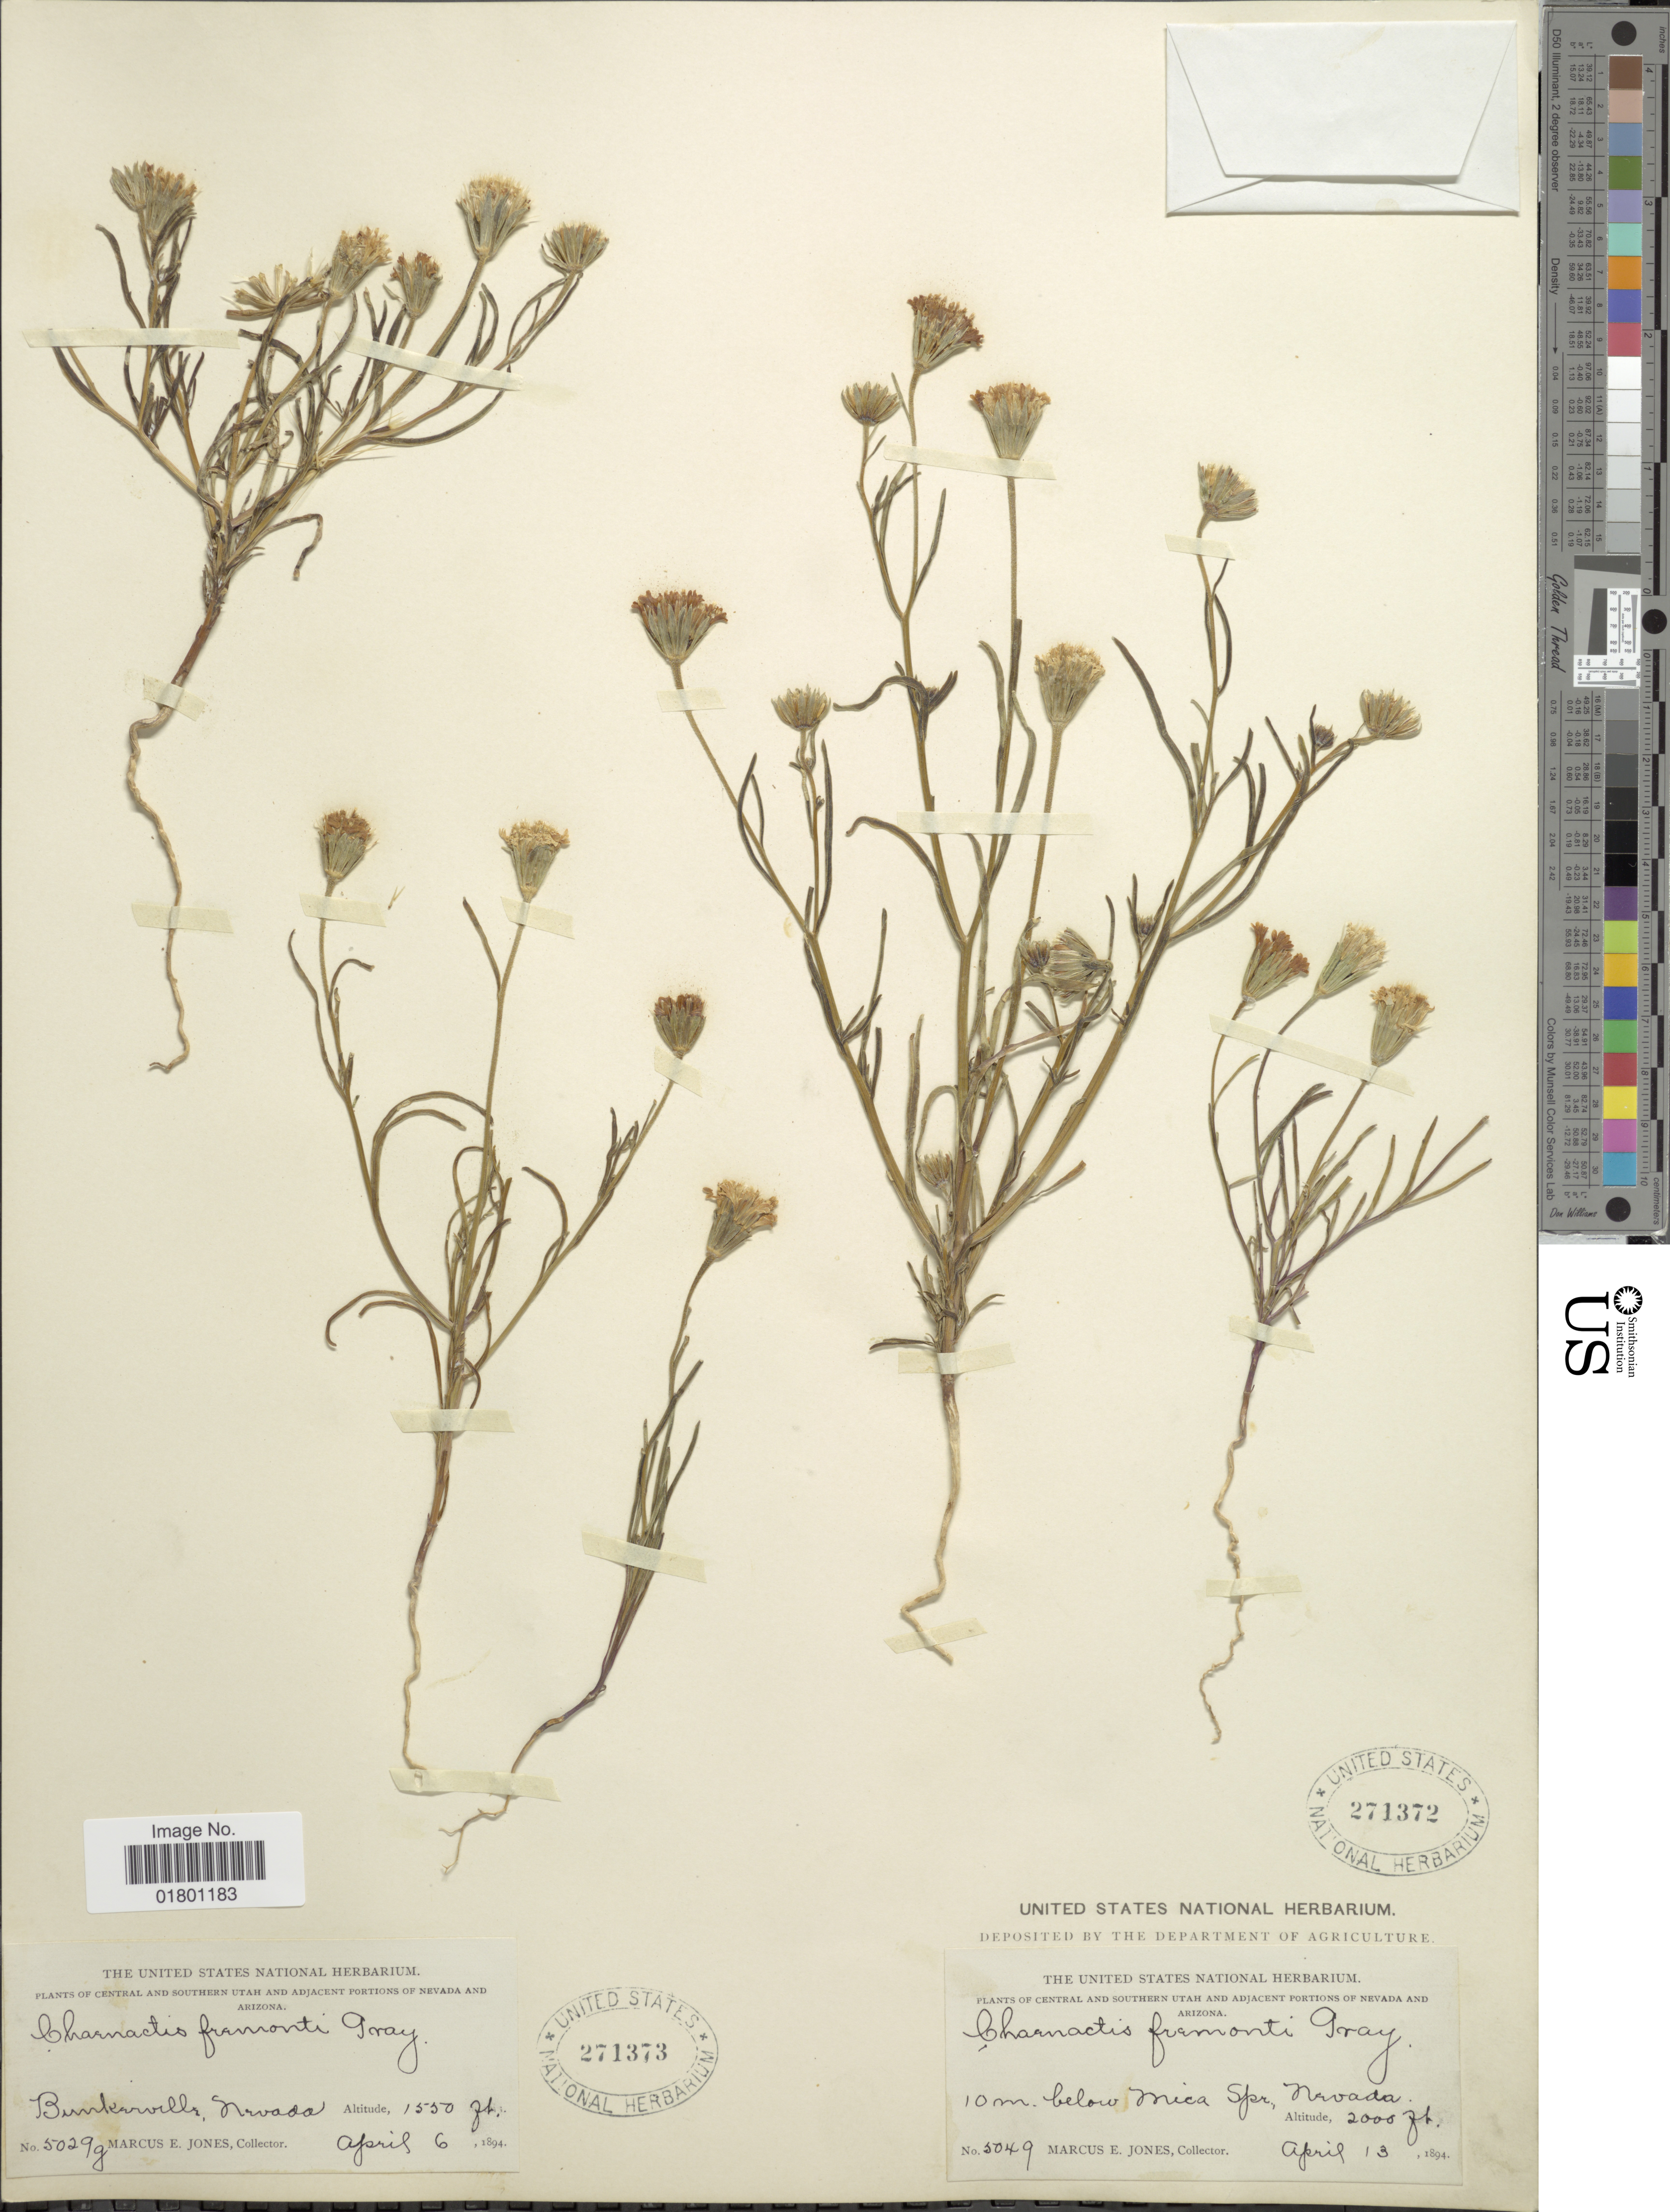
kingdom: Plantae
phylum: Tracheophyta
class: Magnoliopsida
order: Asterales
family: Asteraceae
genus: Chaenactis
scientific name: Chaenactis fremontii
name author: A. Gray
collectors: M. E. Jones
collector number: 5049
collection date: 1894-04-13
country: United States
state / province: Nevada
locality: Central and Southern Utah and Adjacent Portions of Nevada and Arizona, 10 m. below Mica Spr.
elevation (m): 610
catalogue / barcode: US 271372-2